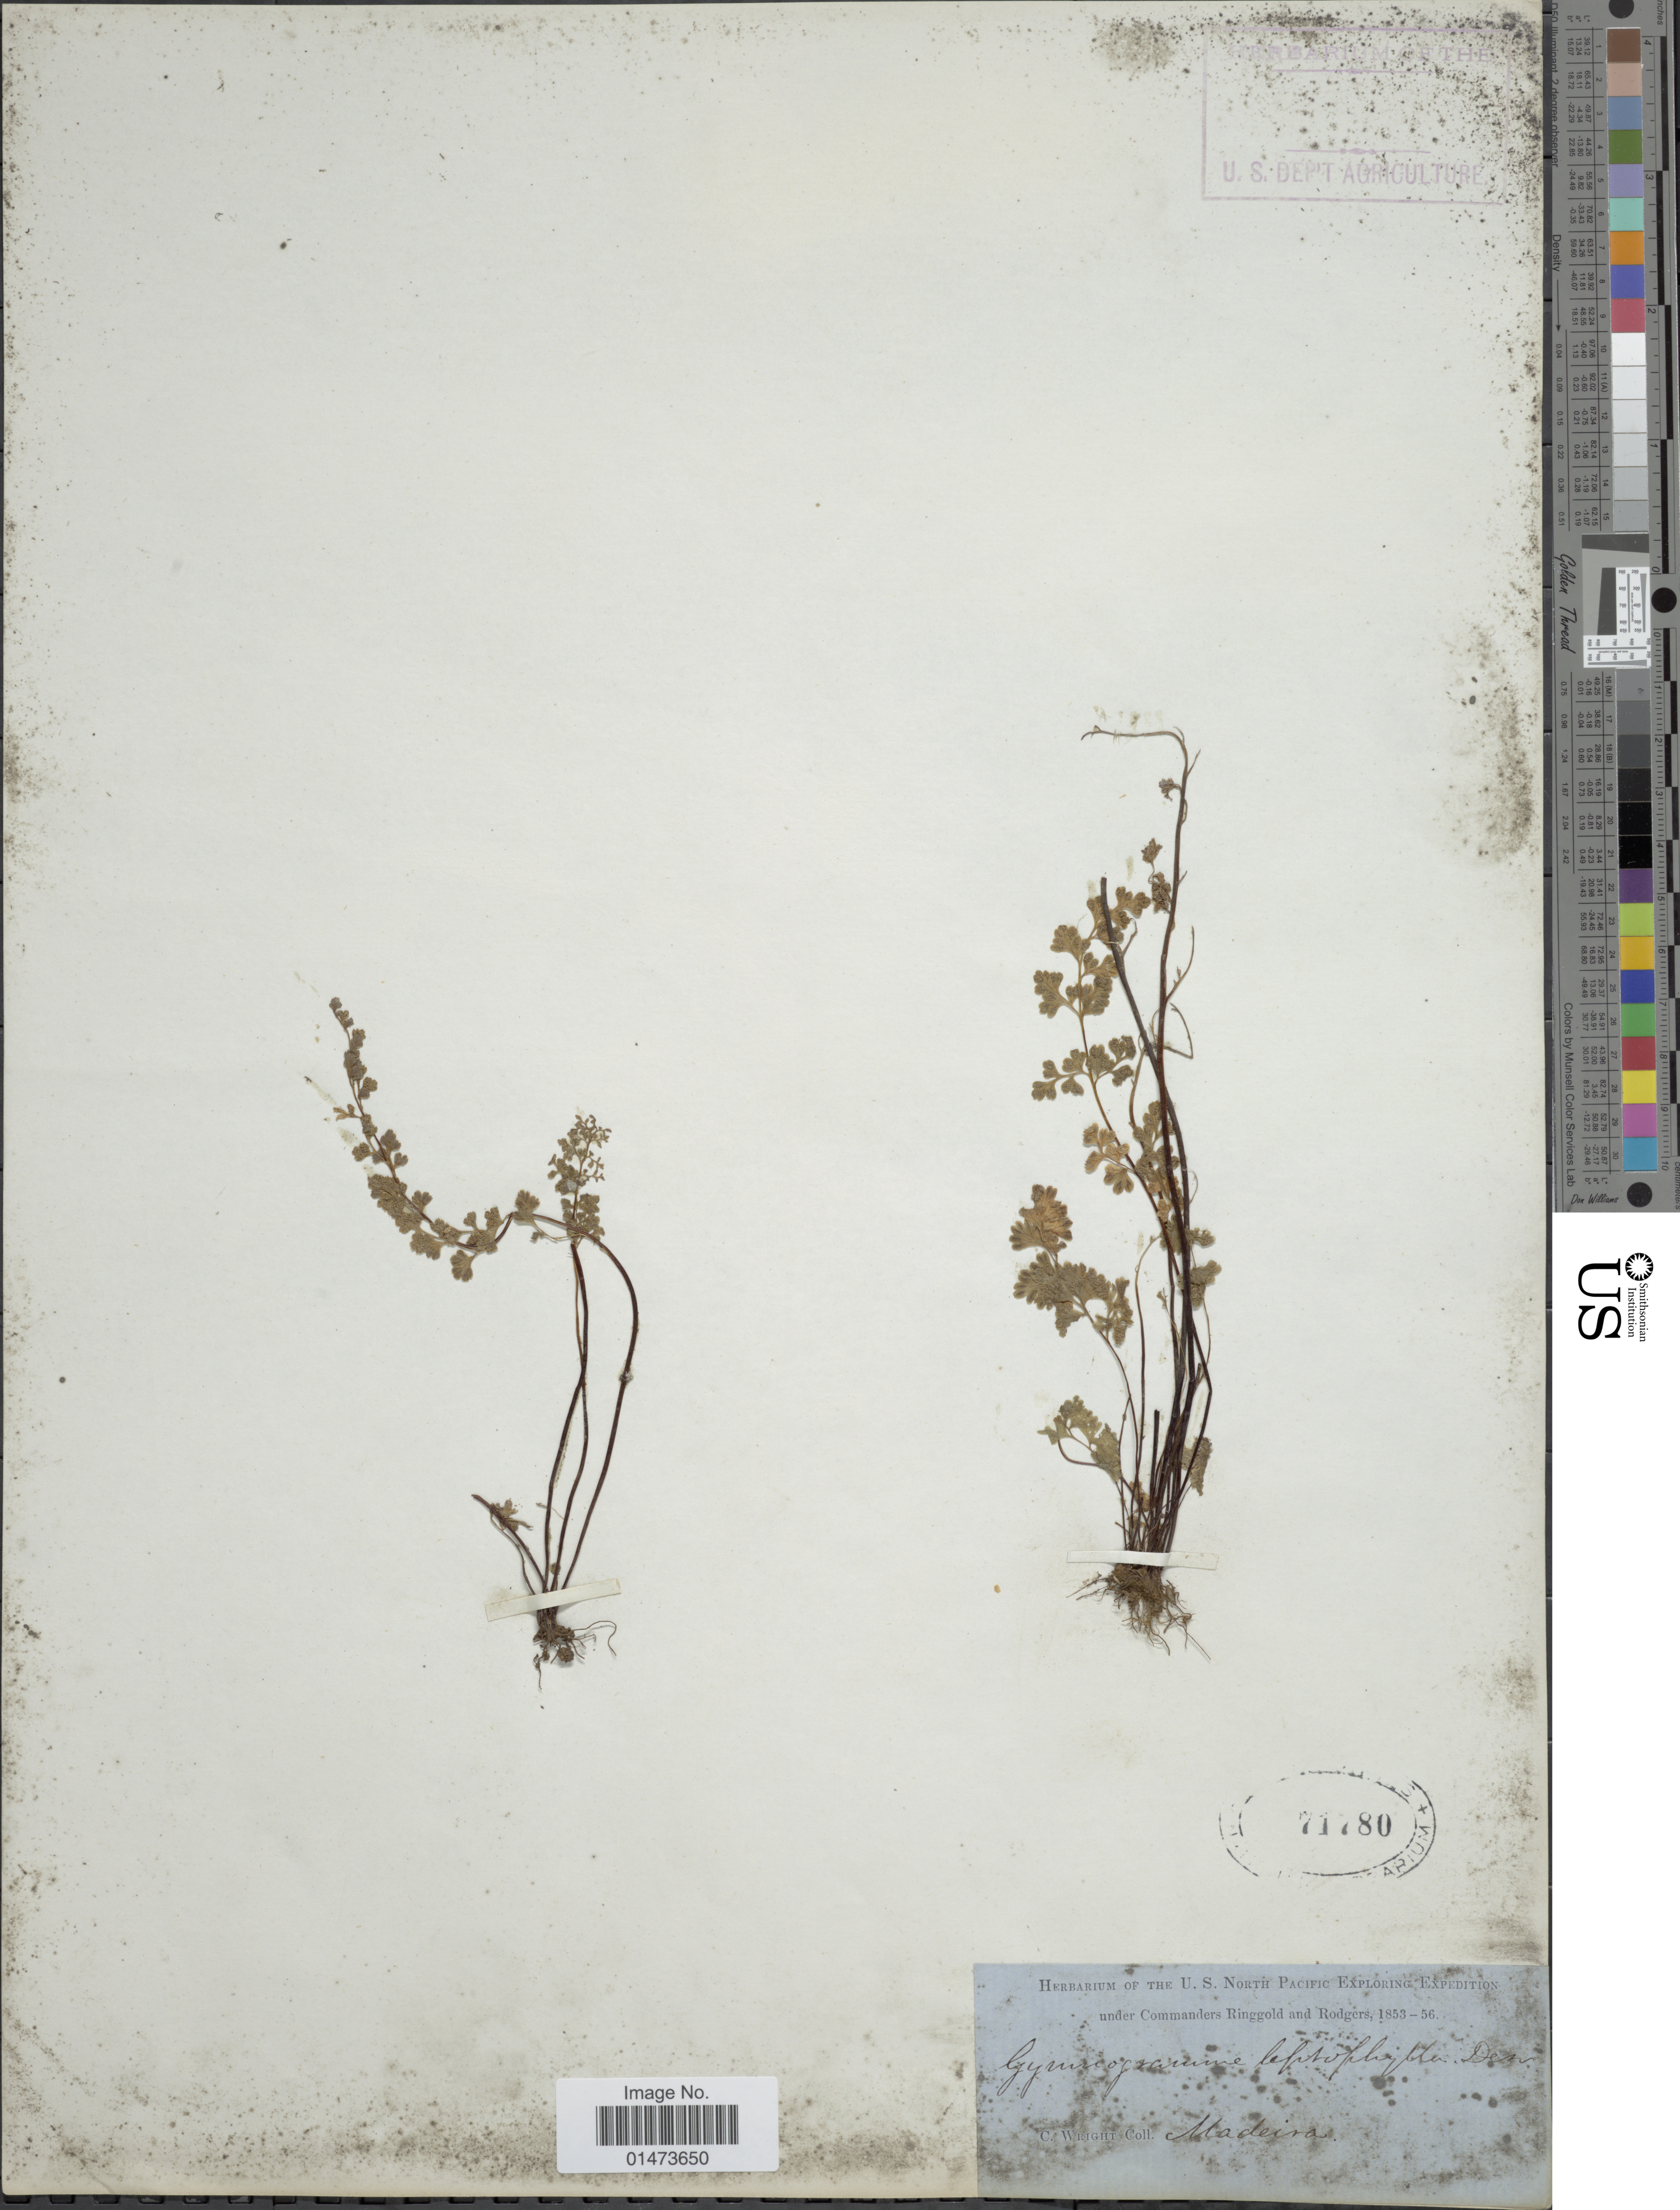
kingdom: Plantae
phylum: Tracheophyta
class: Polypodiopsida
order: Polypodiales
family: Pteridaceae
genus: Anogramma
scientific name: Anogramma leptophylla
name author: (L.) Link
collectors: C. Wright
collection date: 1853/1856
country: Portugal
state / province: Madeira (Aut. Reg.)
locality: Madeira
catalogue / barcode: US 71780